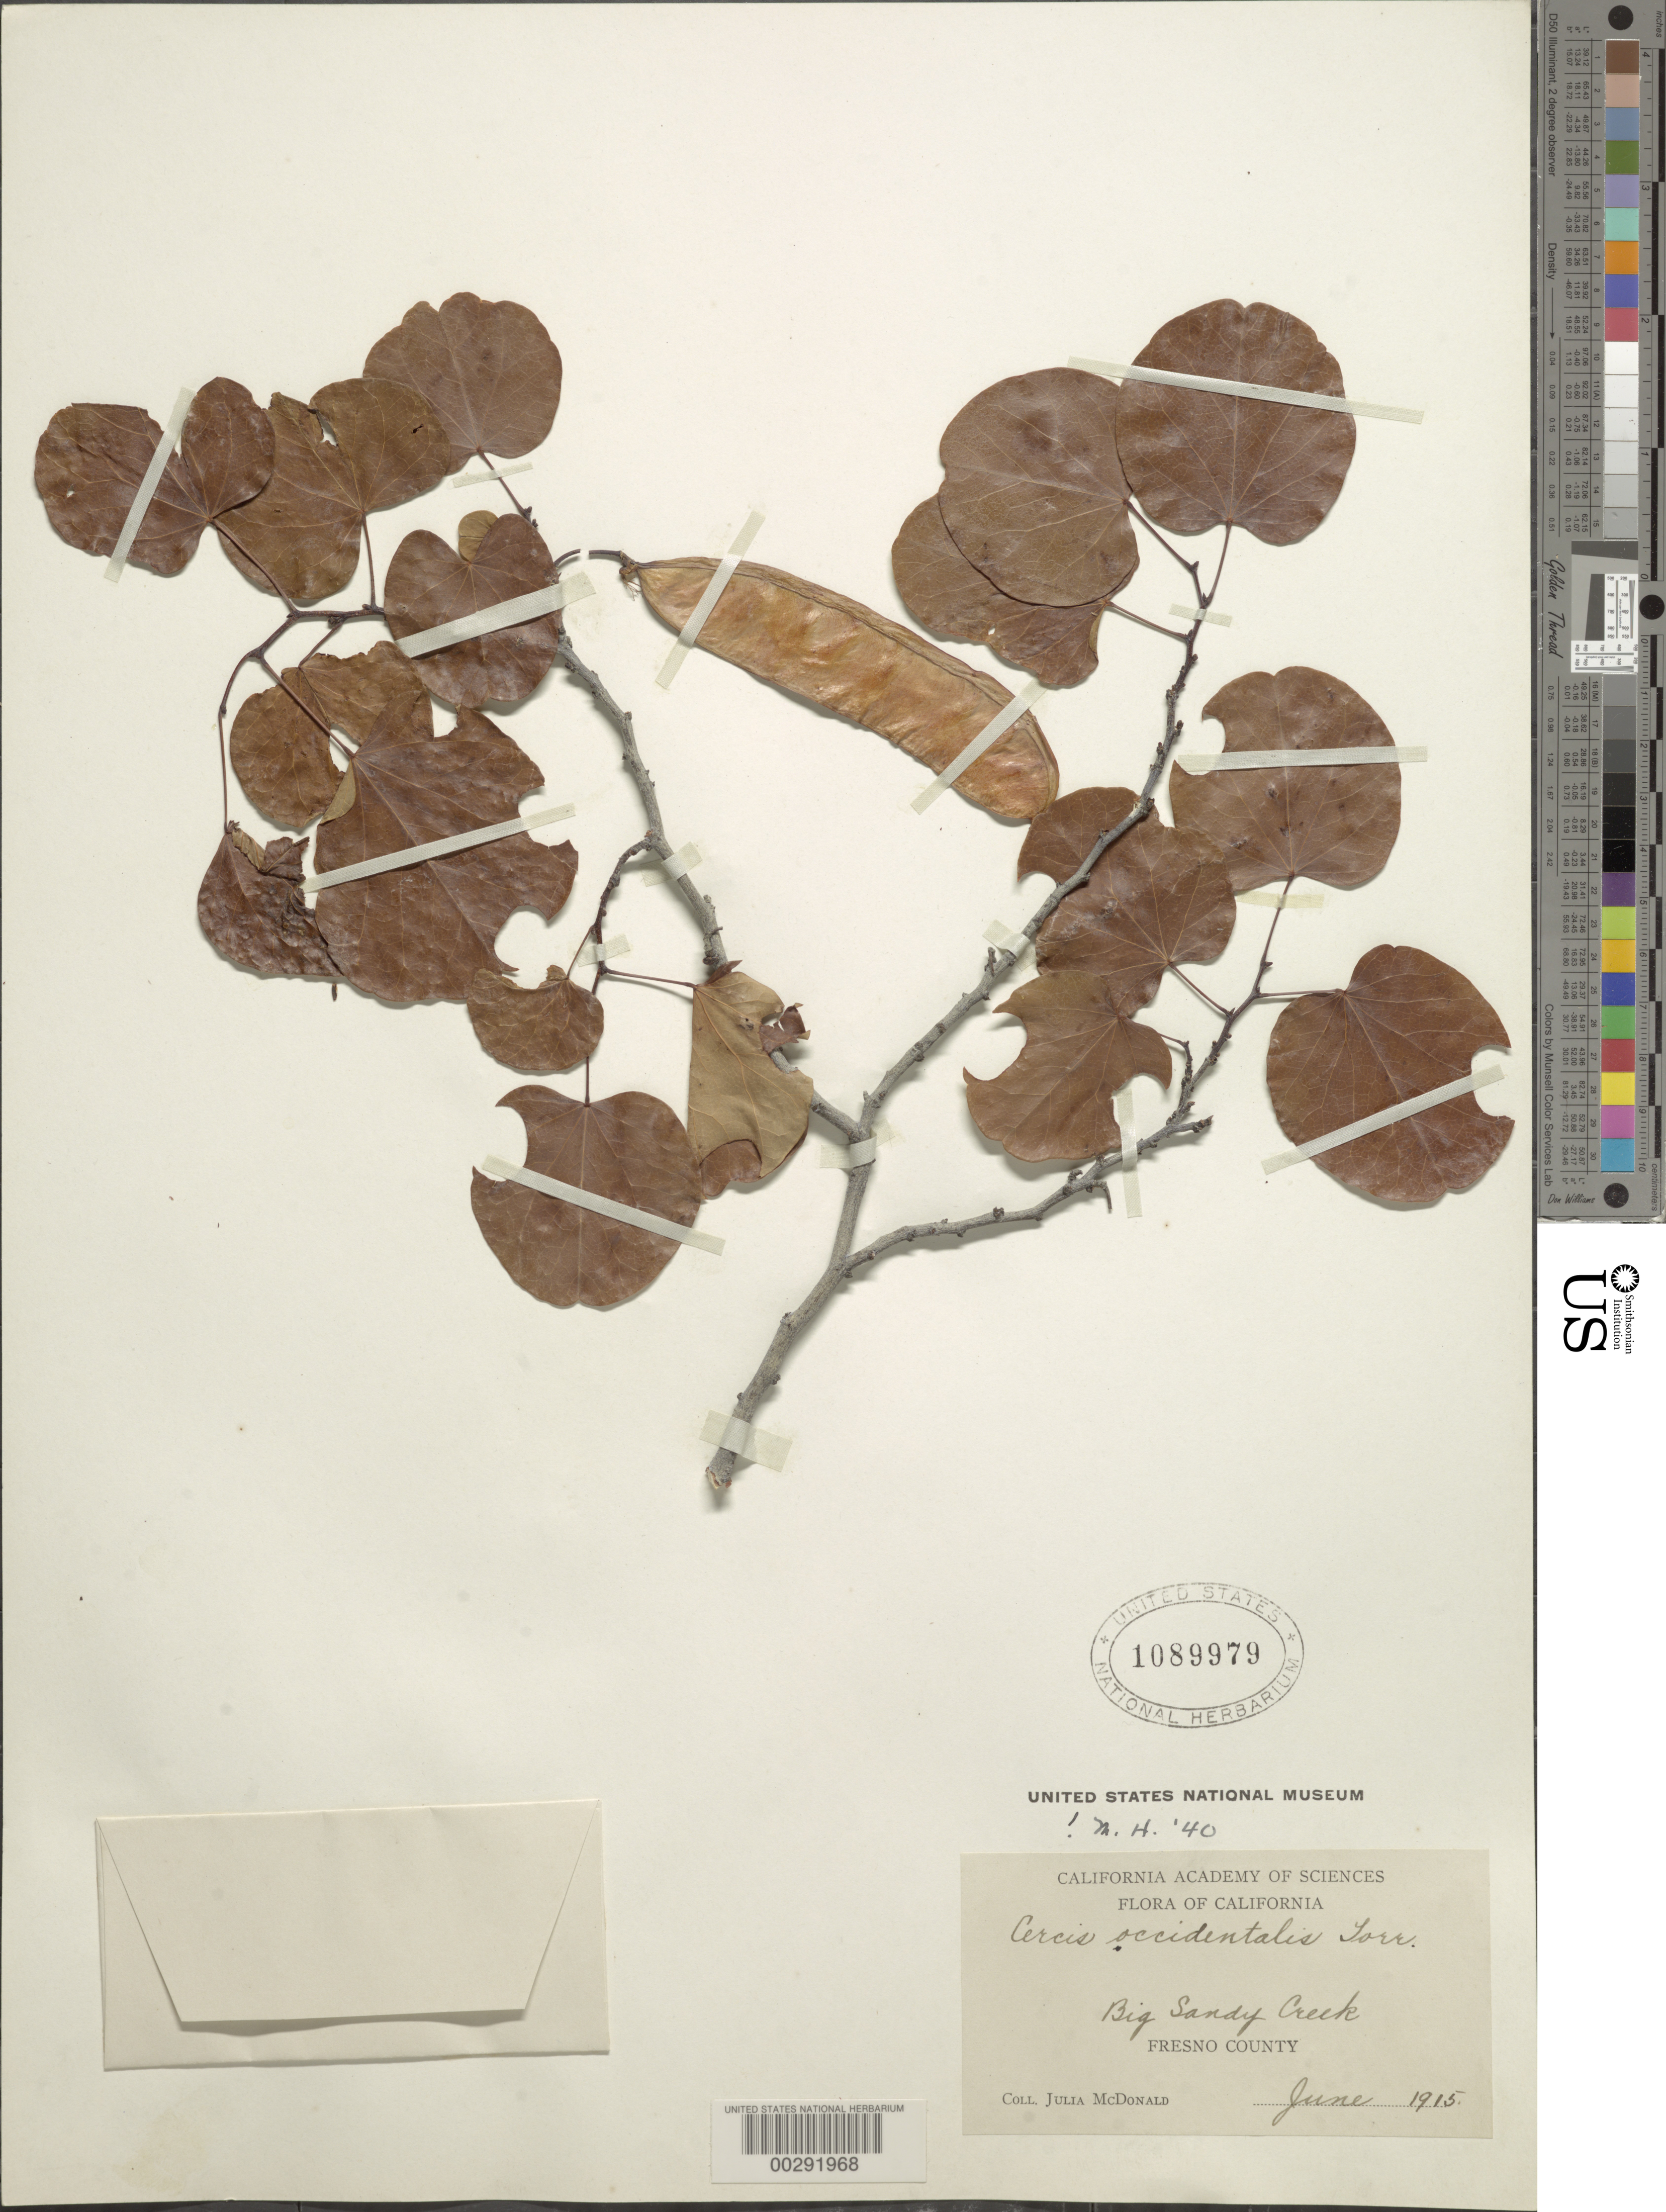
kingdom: Plantae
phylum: Tracheophyta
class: Magnoliopsida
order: Fabales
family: Fabaceae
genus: Cercis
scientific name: Cercis occidentalis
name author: Torr. ex A. Gray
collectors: J. A. McDonald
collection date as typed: Jun 1915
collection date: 1915-06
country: United States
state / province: California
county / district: Fresno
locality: Big sandy creek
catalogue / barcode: US 1089979